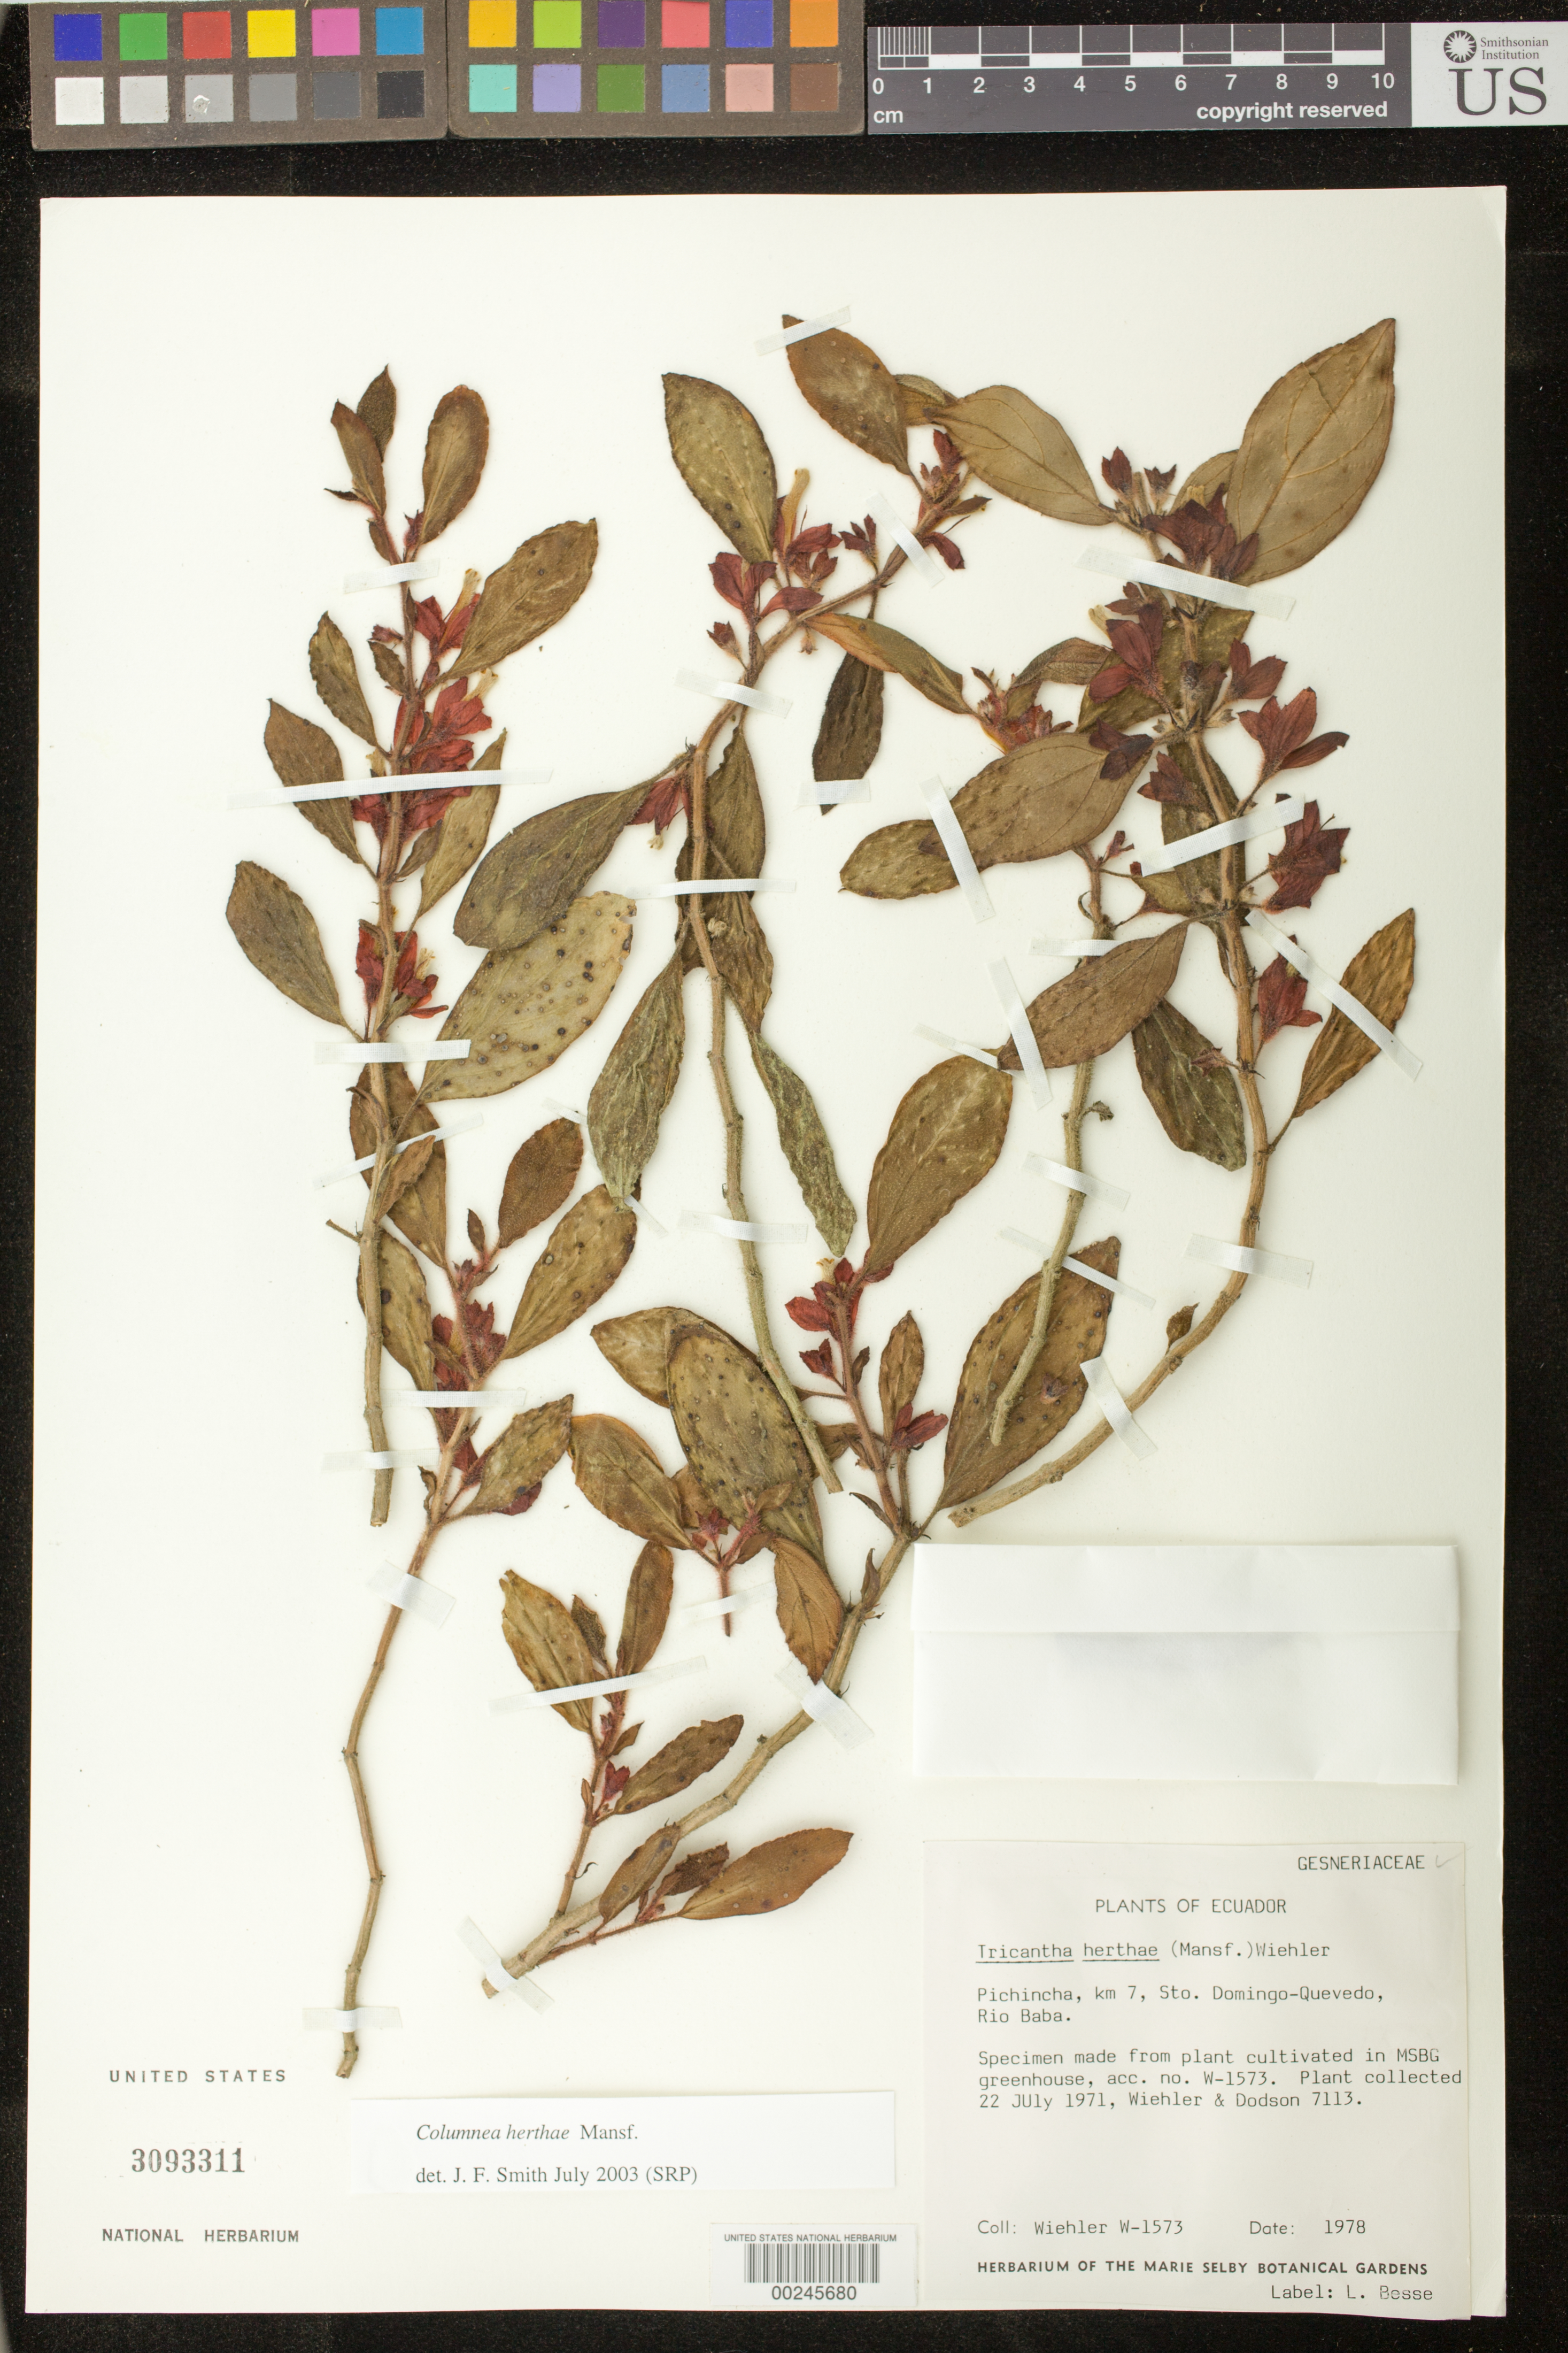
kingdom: Plantae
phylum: Tracheophyta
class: Magnoliopsida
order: Lamiales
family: Gesneriaceae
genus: Columnea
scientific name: Columnea herthae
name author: Mansf.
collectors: H. J. Wiehler & C. H. Dodson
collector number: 7113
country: Ecuador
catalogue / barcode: US 3093311